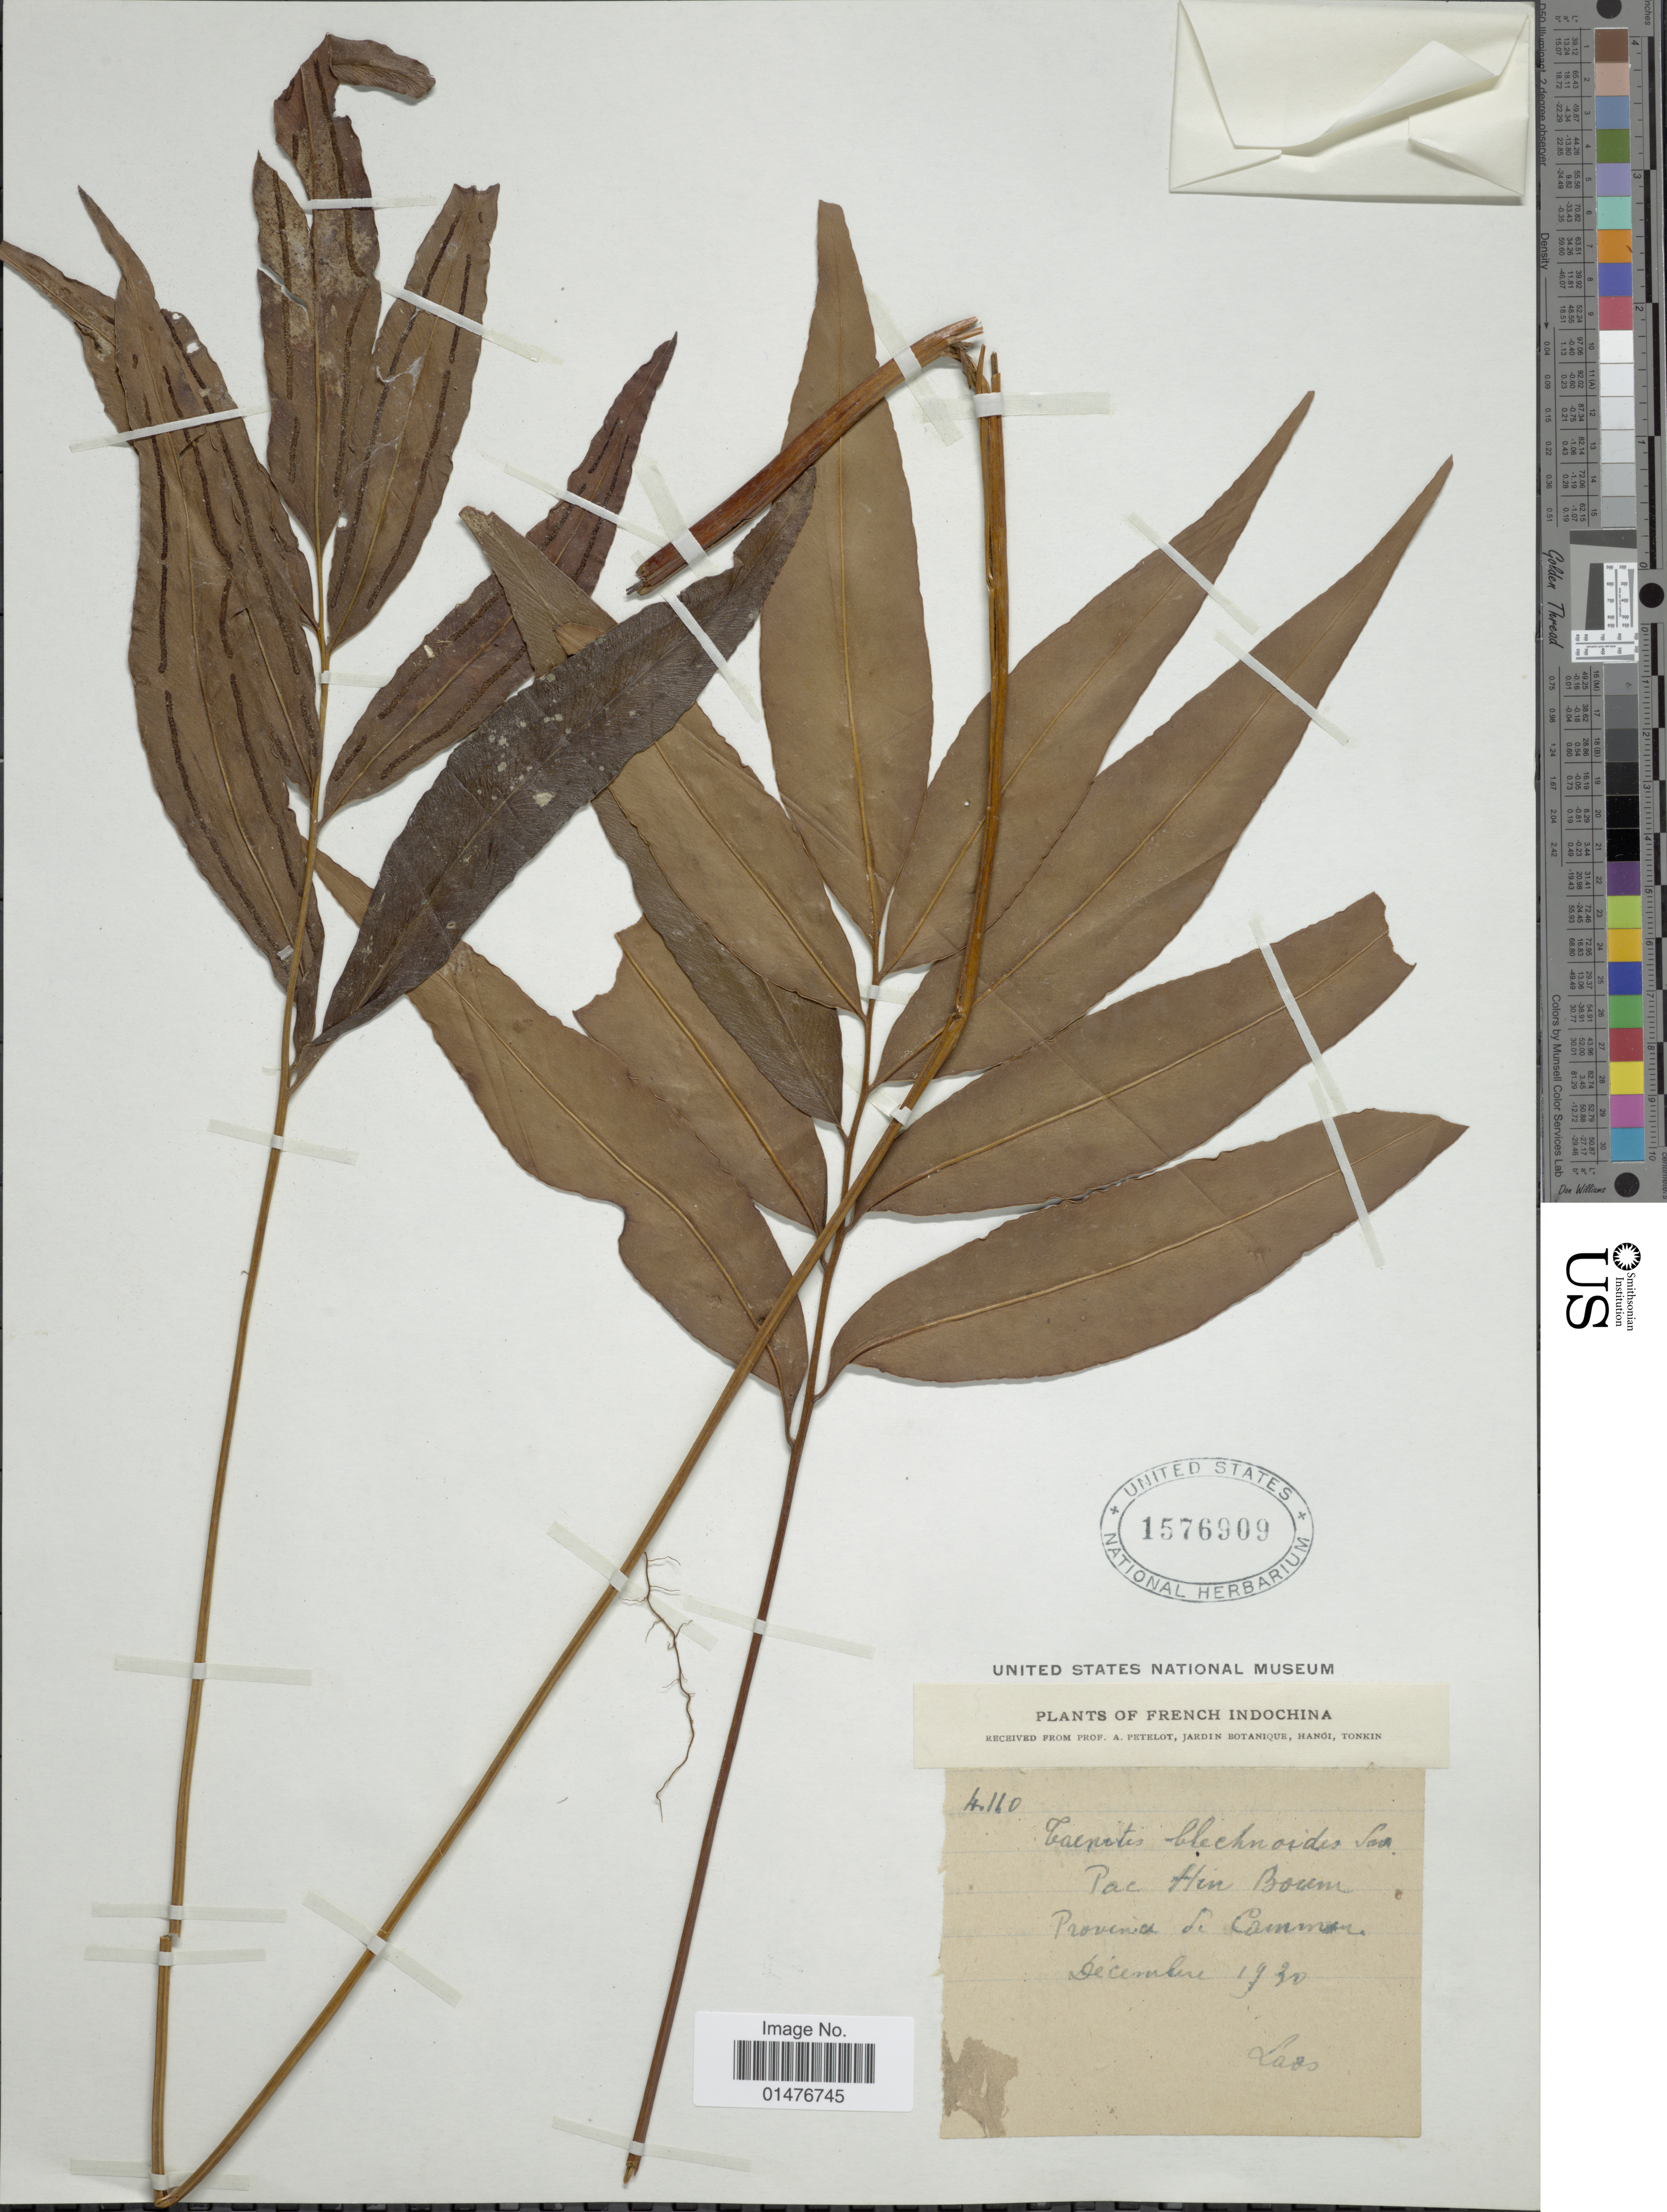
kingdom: Plantae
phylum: Tracheophyta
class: Polypodiopsida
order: Polypodiales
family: Pteridaceae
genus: Taenitis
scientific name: Taenitis blechnoides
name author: (Willd.) Sw.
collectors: A. Petelot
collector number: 4110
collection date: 1930-12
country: Laos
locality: French Indochina, Provincia de Commien [interpreted]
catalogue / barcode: US 1576909